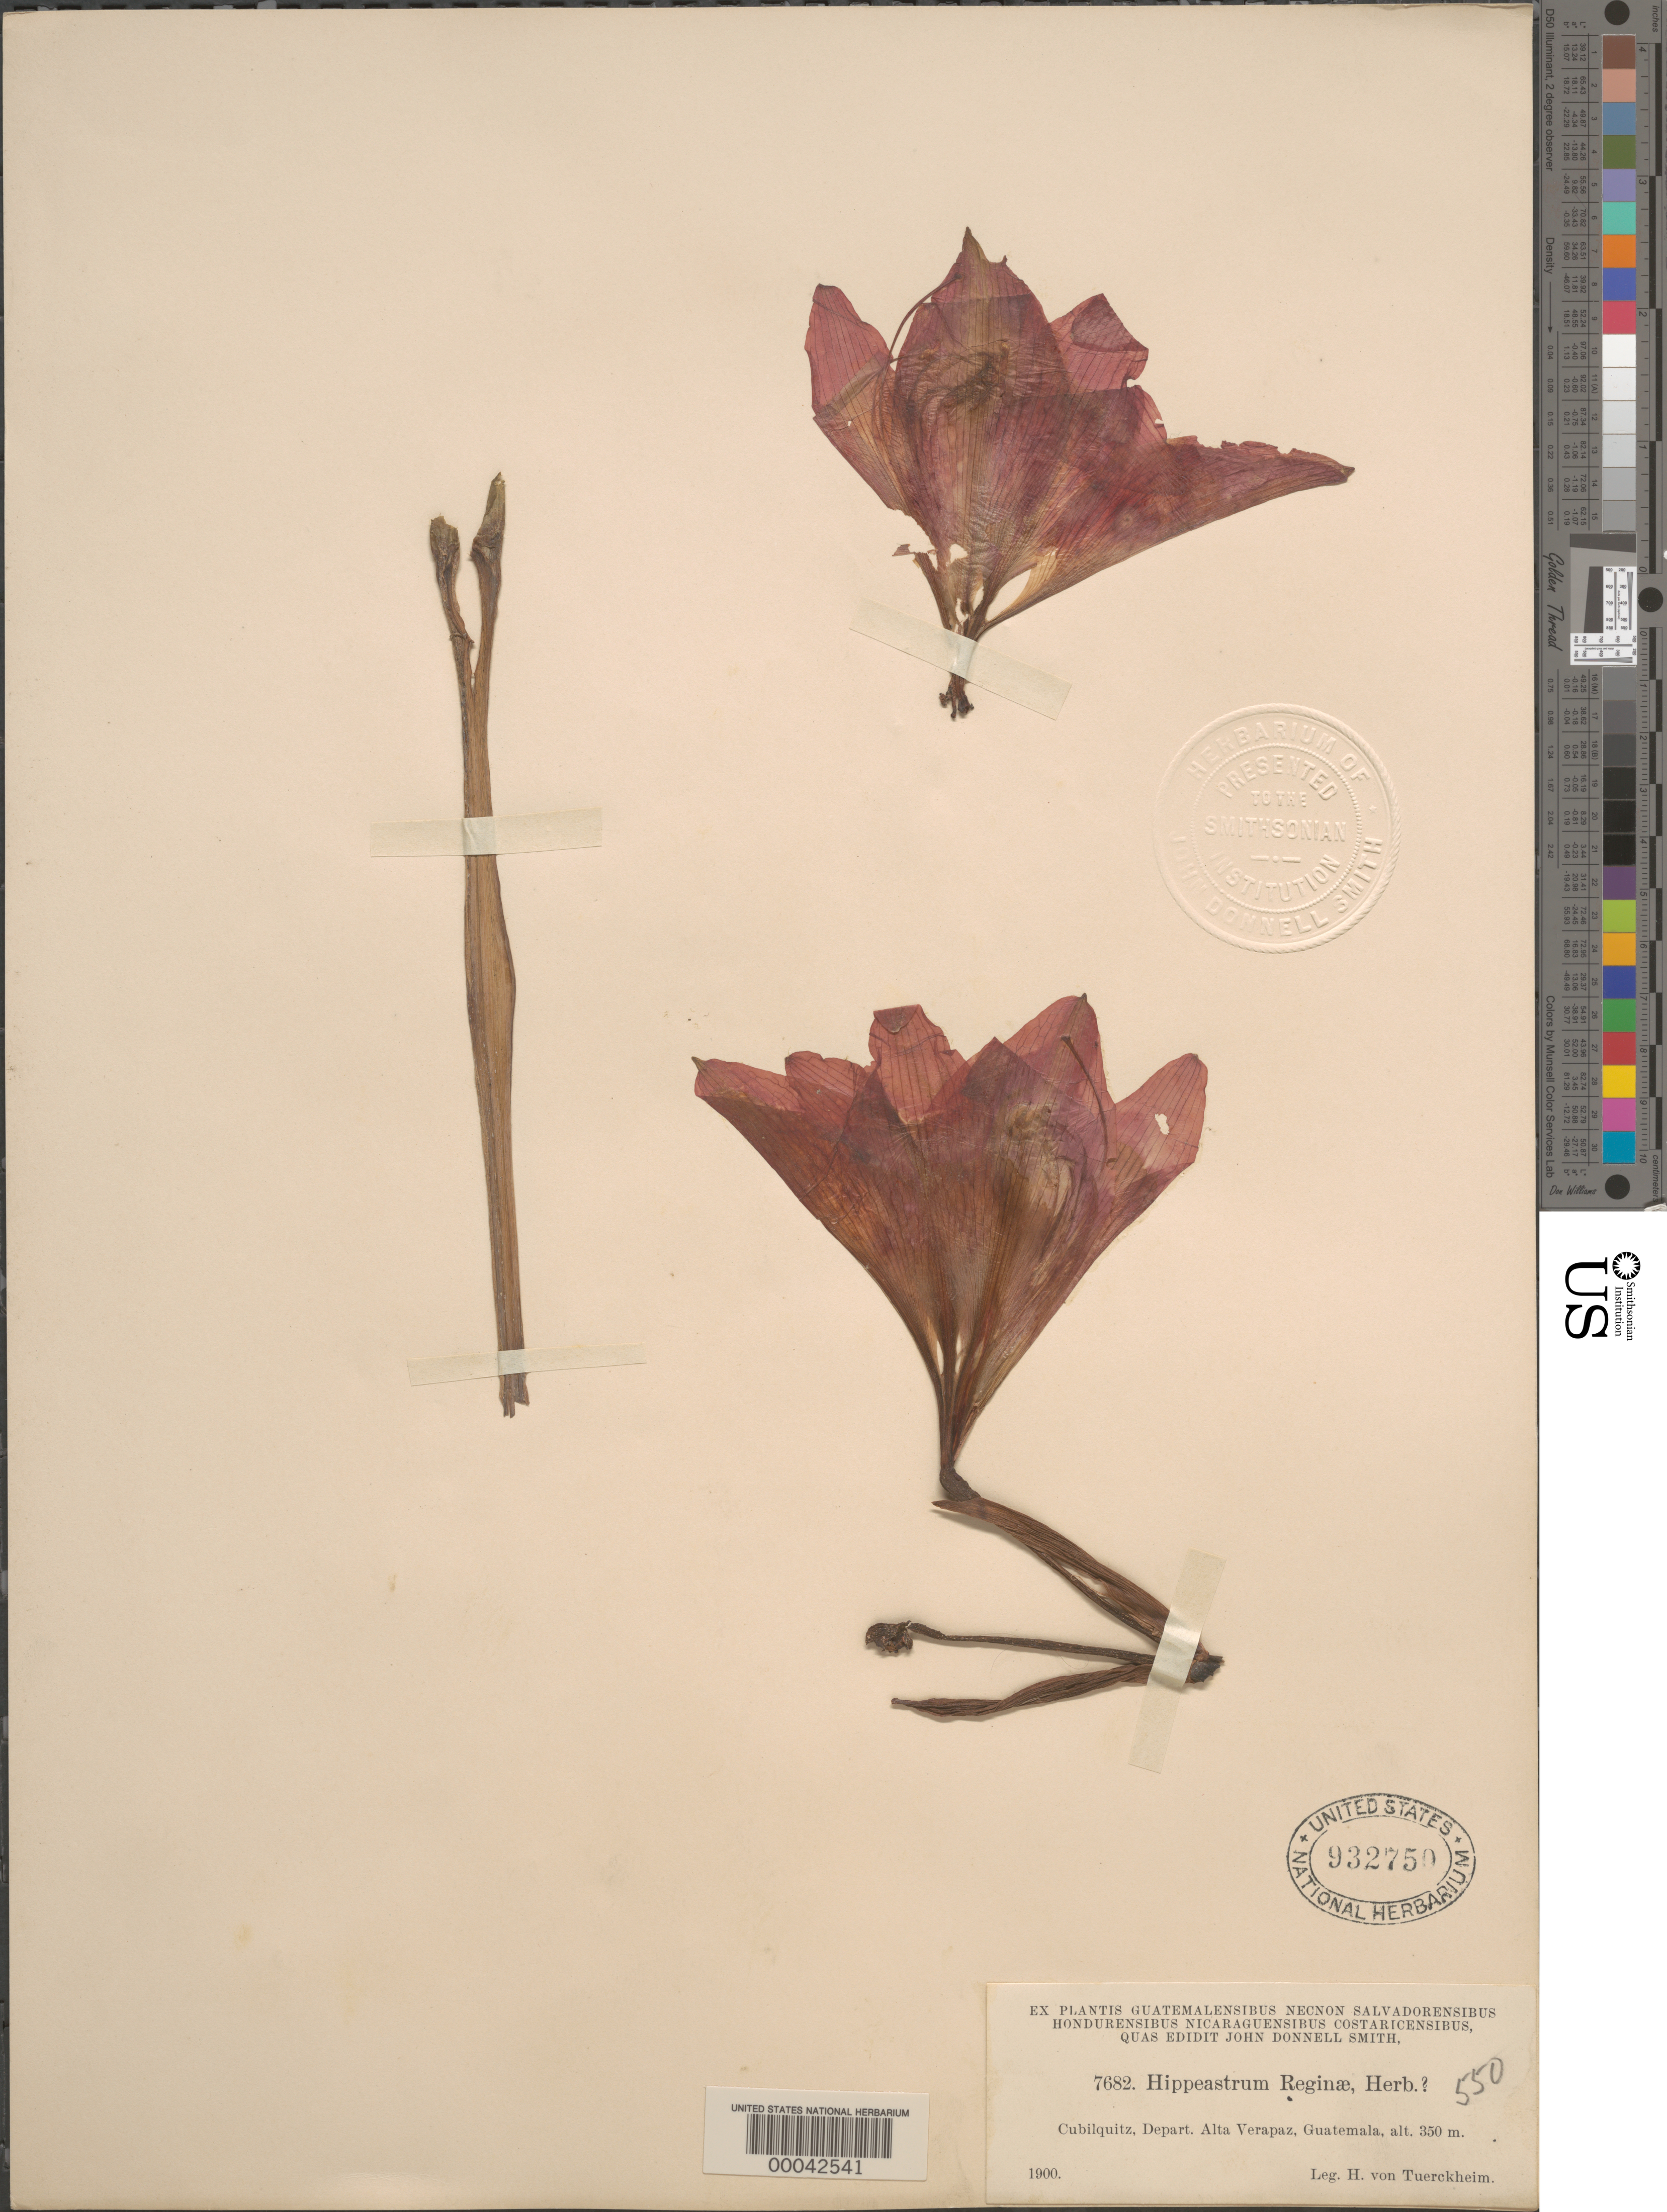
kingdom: Plantae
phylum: Tracheophyta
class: Liliopsida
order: Asparagales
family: Amaryllidaceae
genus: Hippeastrum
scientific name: Hippeastrum puniceum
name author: (Lam.) Voss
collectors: H. von Türckheim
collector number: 7682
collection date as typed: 1900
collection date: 1900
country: Guatemala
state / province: Alta Verapaz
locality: Cubilquitz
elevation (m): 350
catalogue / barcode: US 932750